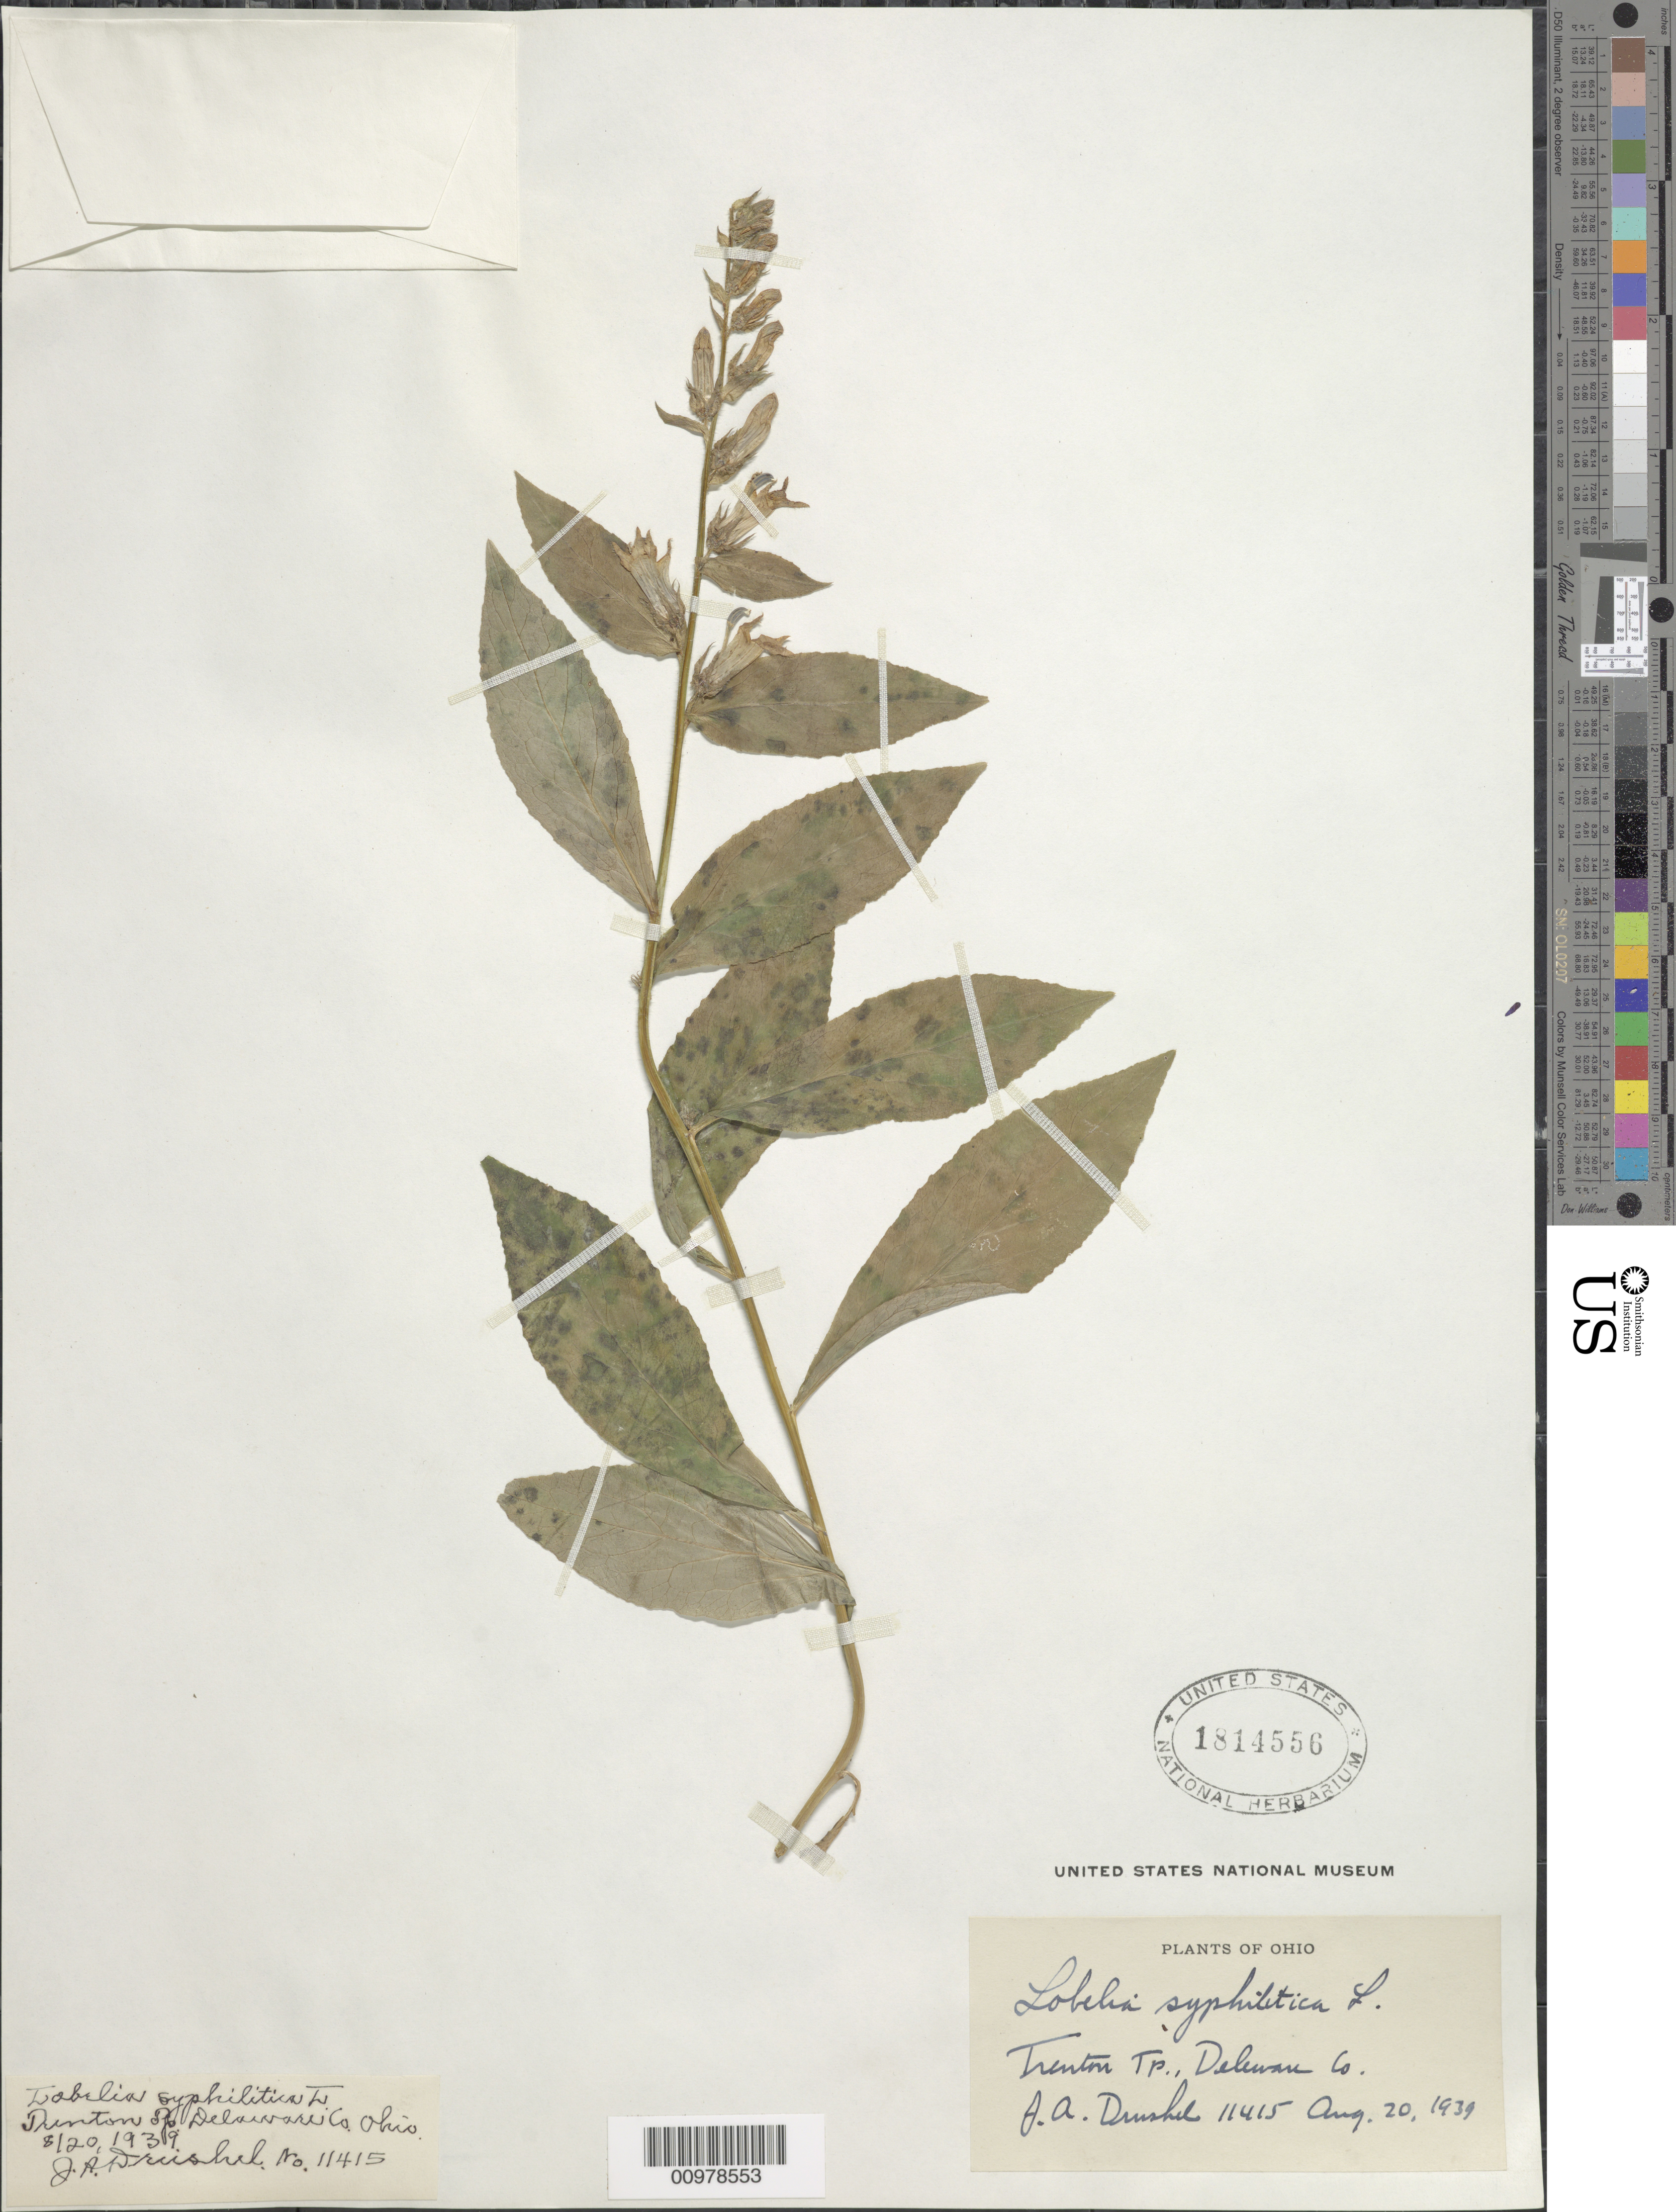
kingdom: Plantae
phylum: Tracheophyta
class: Magnoliopsida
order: Asterales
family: Campanulaceae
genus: Lobelia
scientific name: Lobelia siphilitica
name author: L.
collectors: J. A. Drushel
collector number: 11415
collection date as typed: Aug. 20, 1939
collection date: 1939-08-20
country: United States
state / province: Ohio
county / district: Delaware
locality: Trenton Twp.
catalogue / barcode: US 1814556